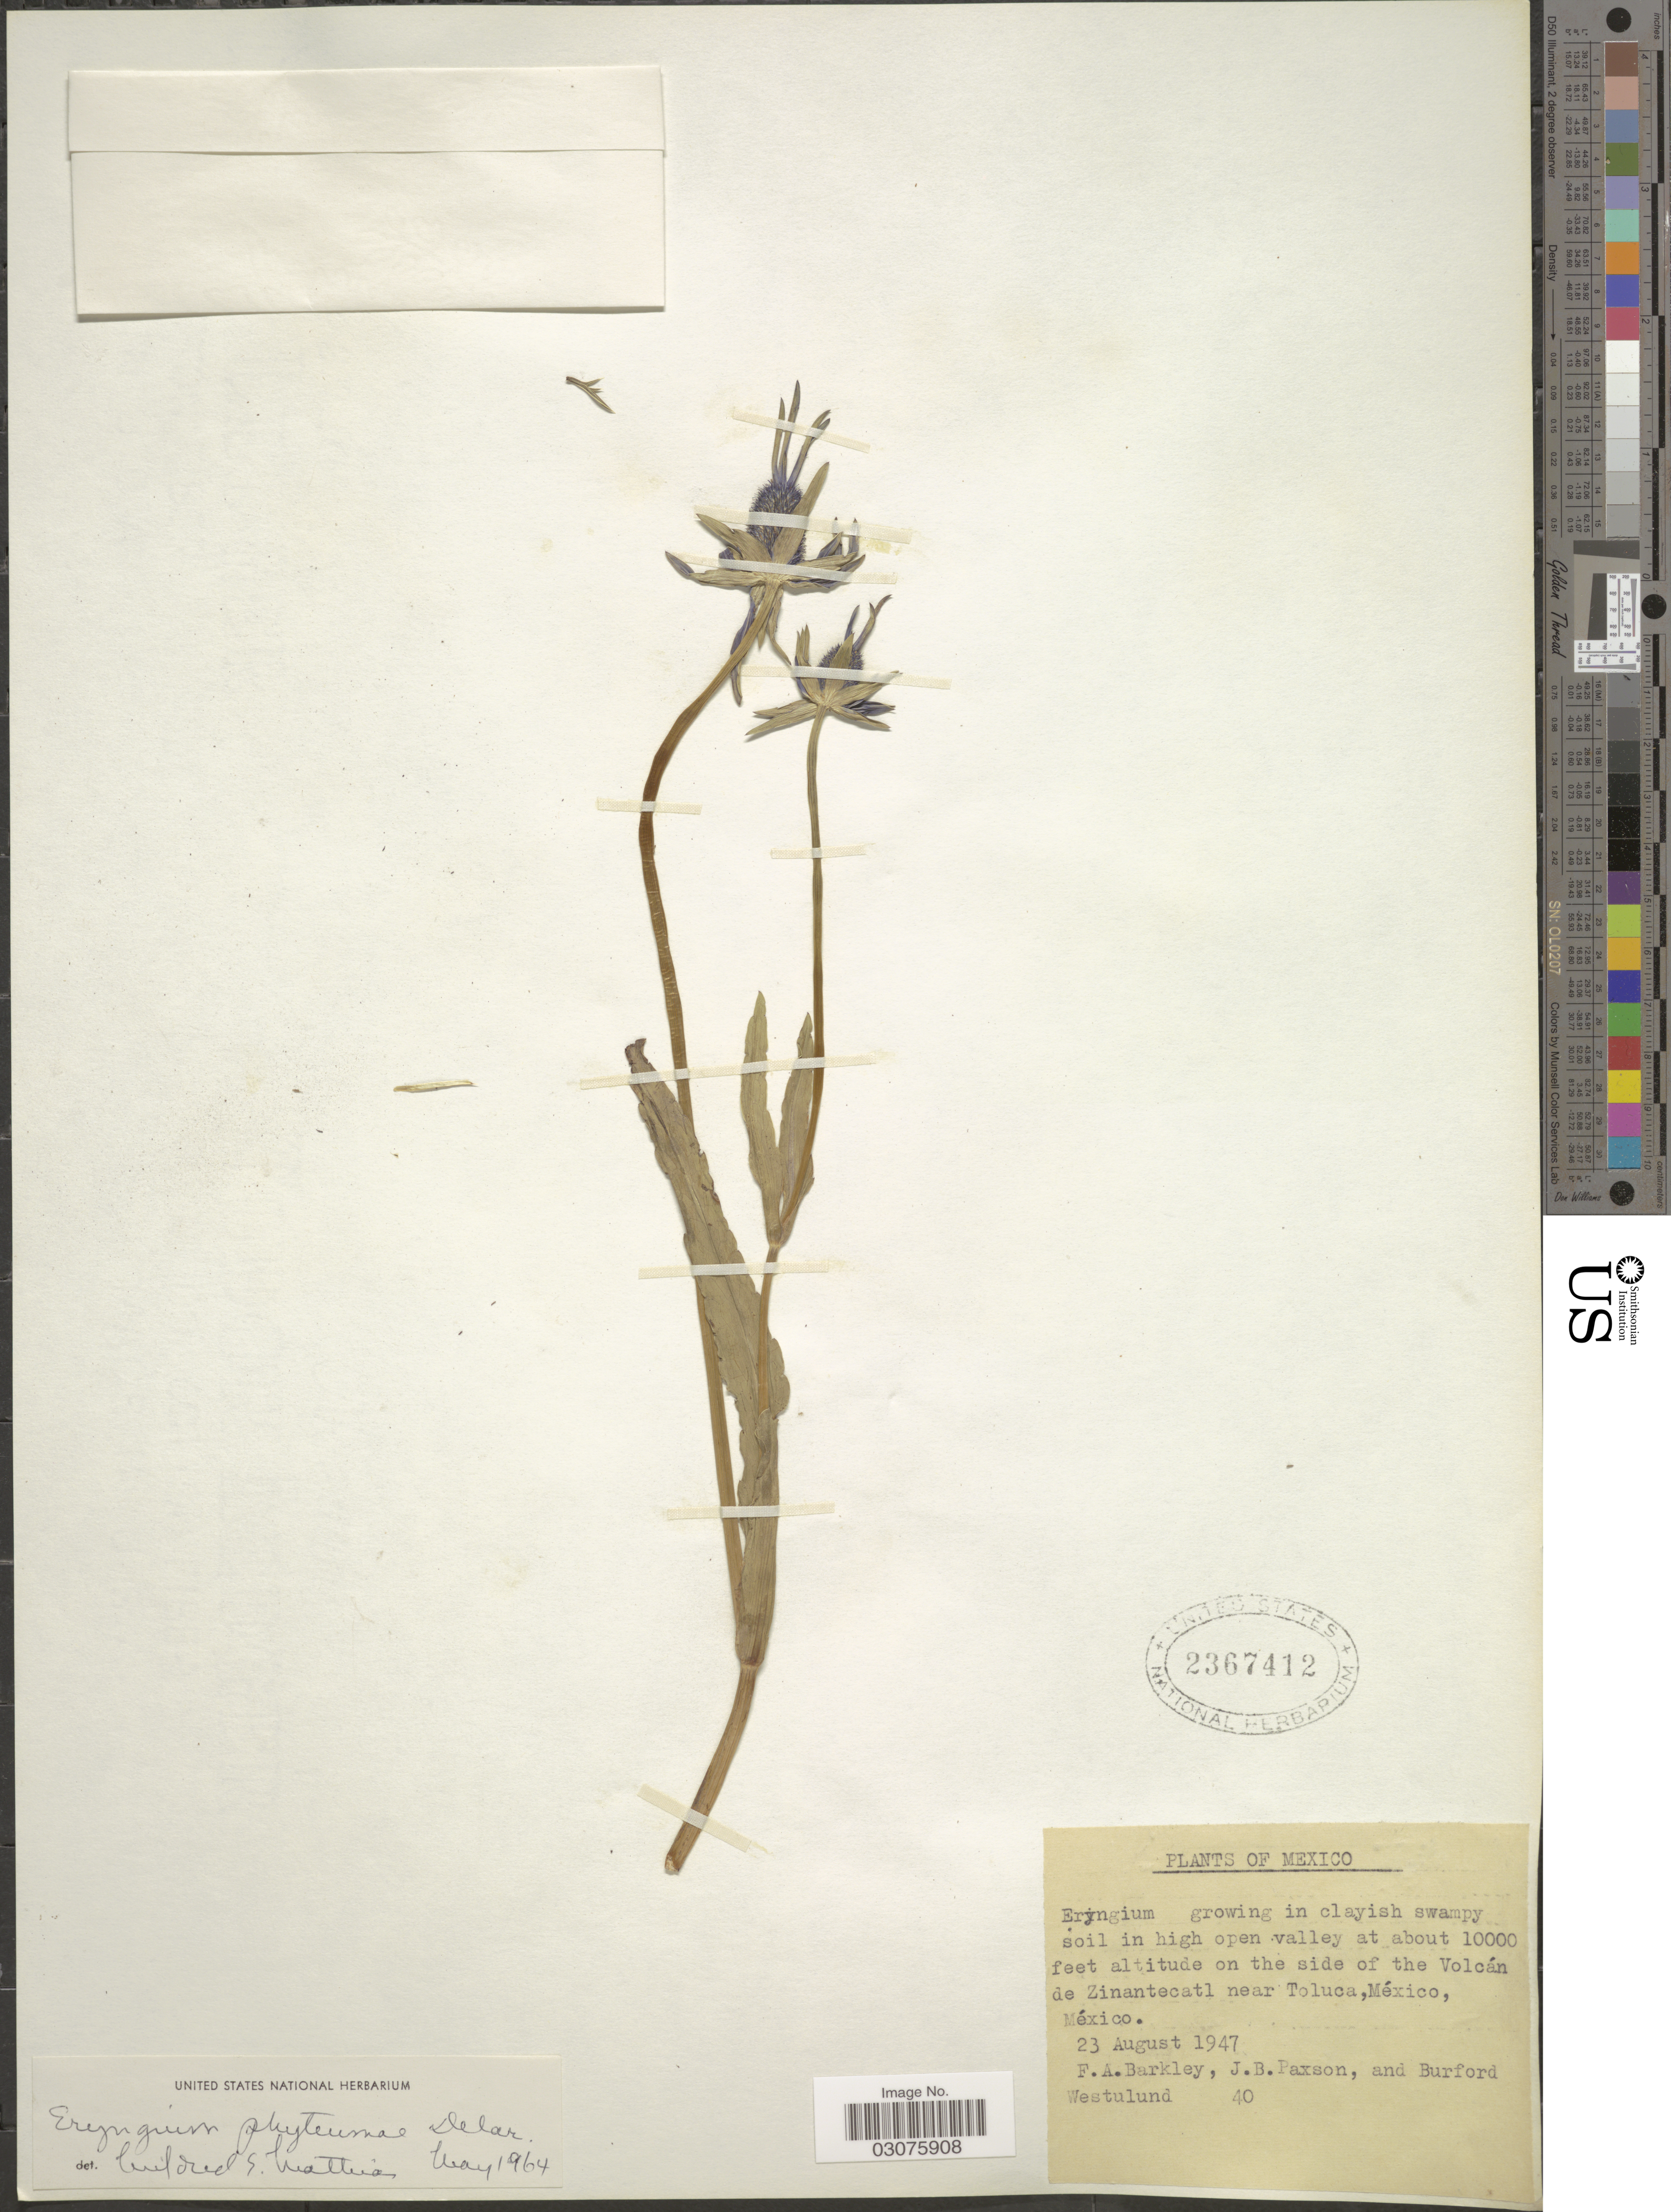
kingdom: Plantae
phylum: Tracheophyta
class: Magnoliopsida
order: Apiales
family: Apiaceae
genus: Eryngium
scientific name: Eryngium phyteumae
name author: F. Delaroche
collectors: F. A. Barkley, J. B. Paxson & B. Westulund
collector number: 40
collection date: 1947-08-23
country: Mexico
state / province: México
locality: On the side of the Volcán de Zinantecatl near Toluca, México.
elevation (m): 3048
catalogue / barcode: US 2367412